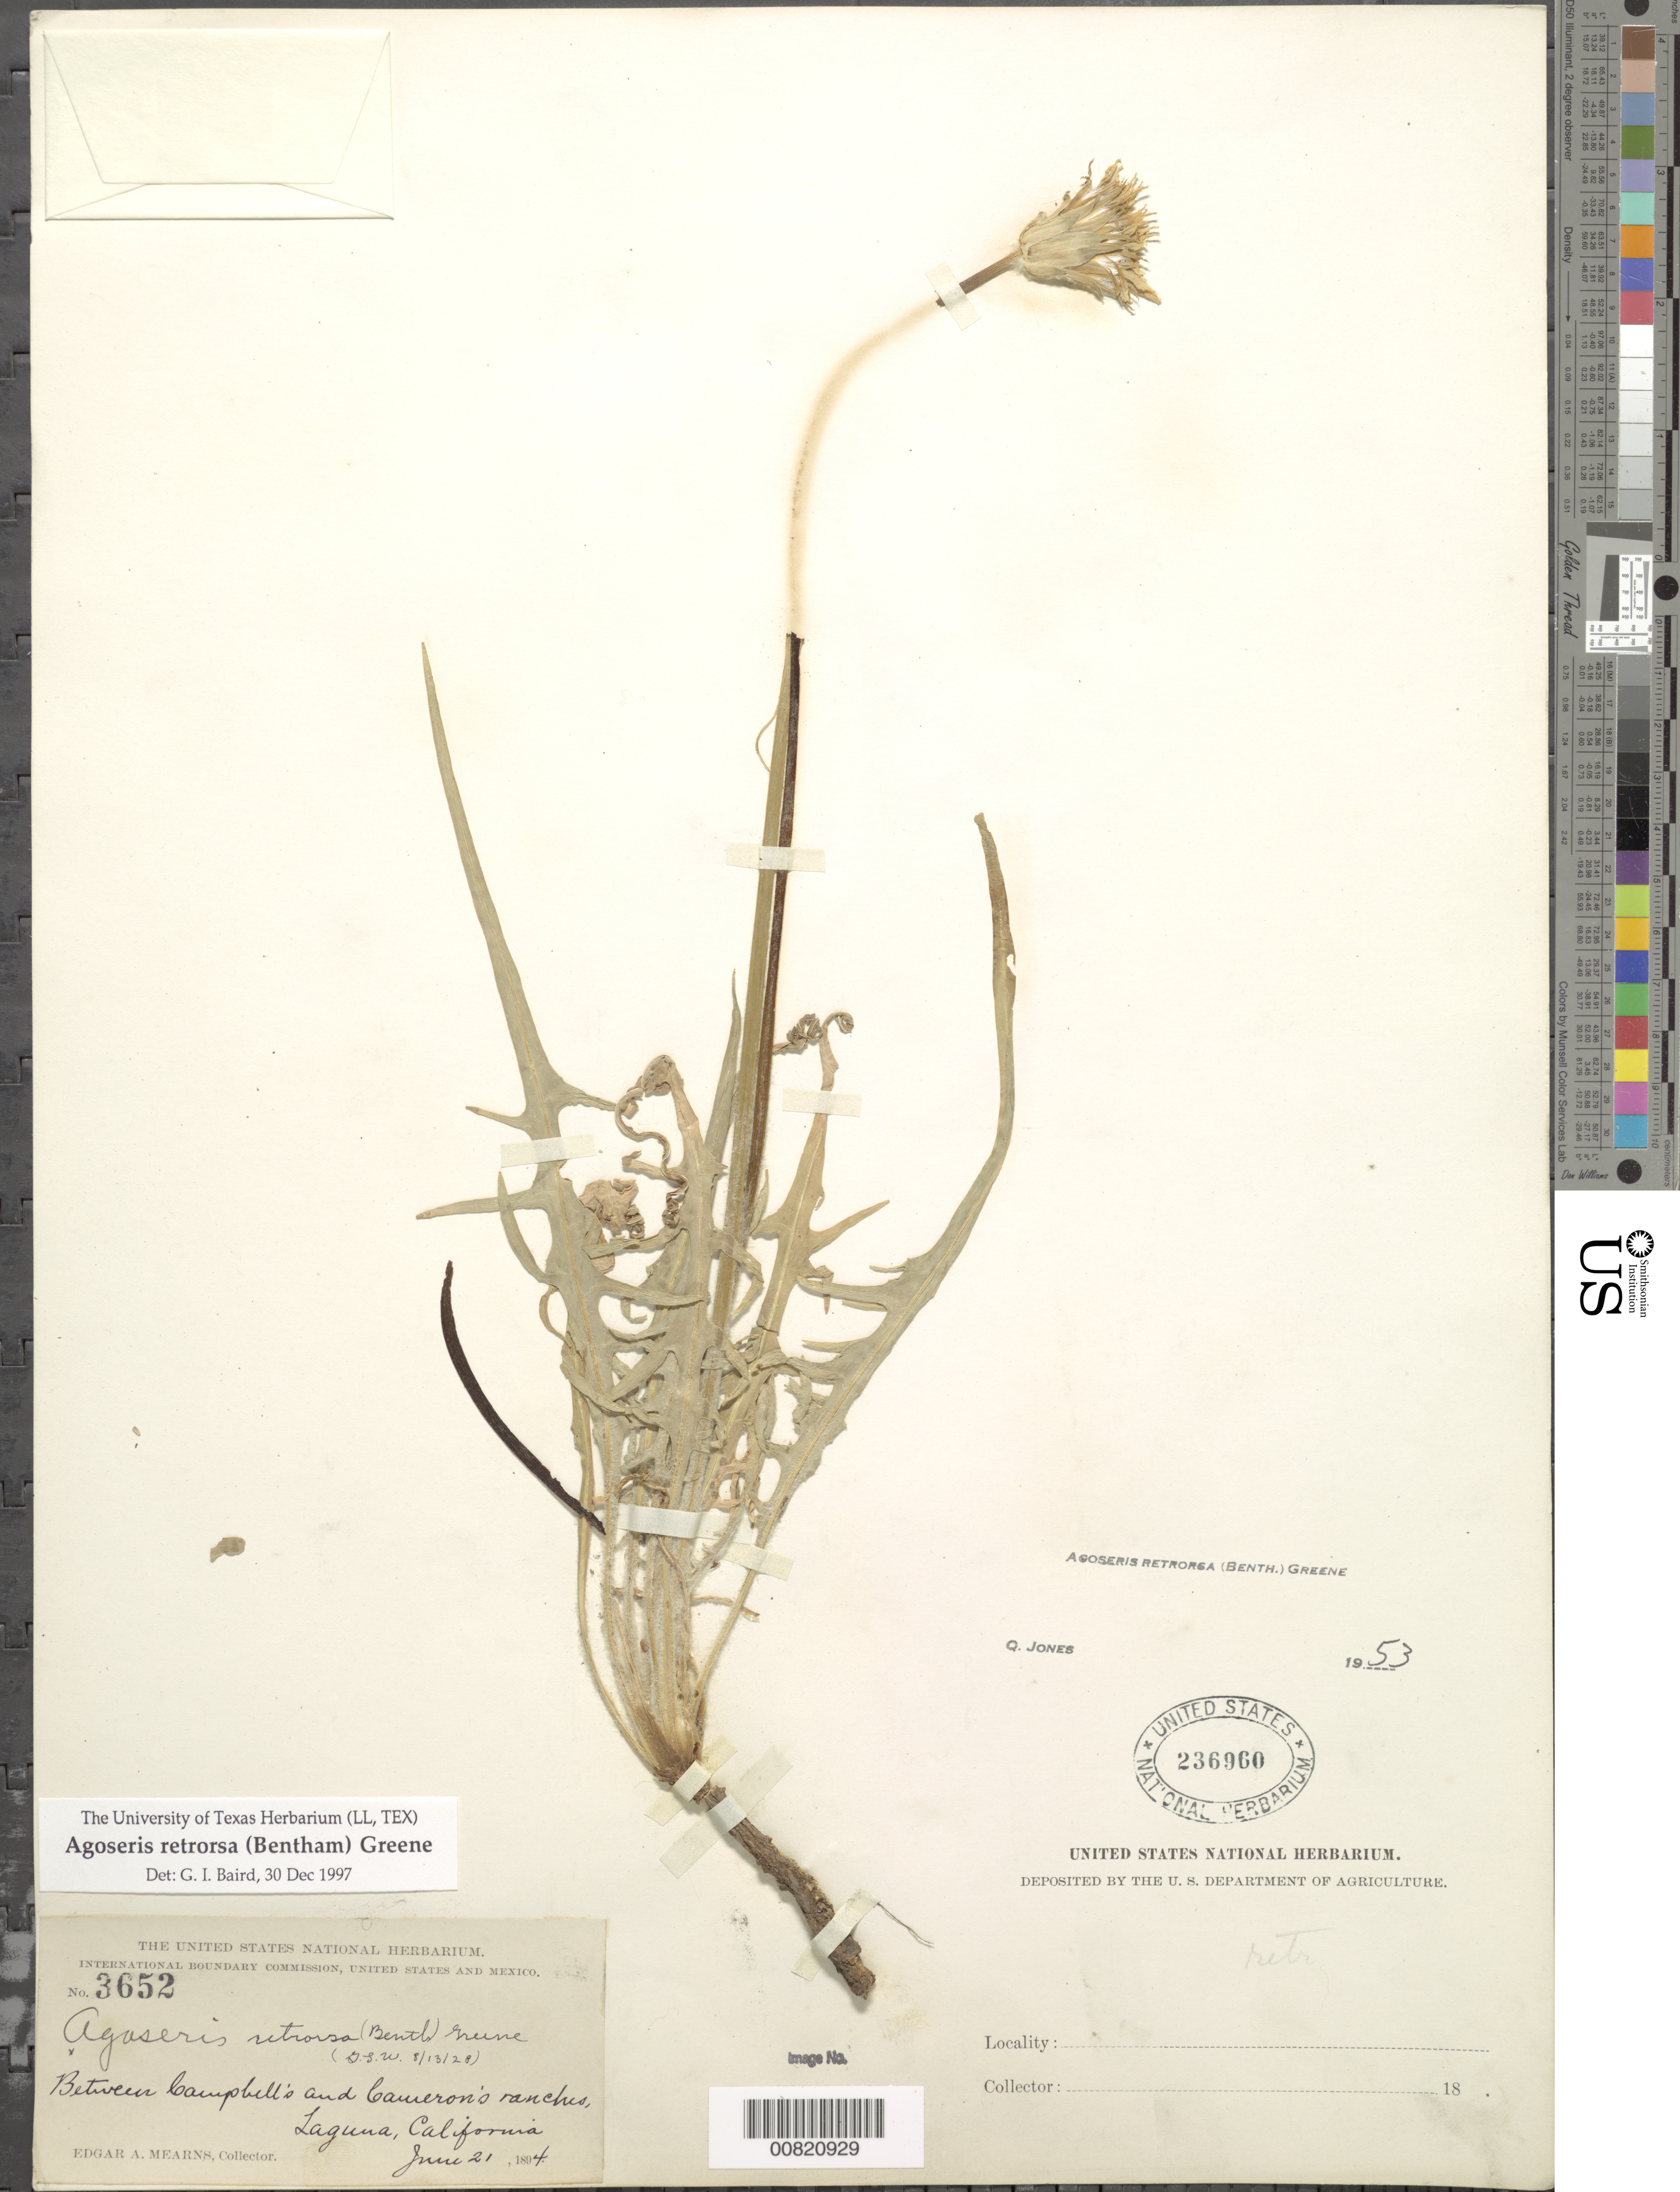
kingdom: Plantae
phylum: Tracheophyta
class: Magnoliopsida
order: Asterales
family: Asteraceae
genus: Agoseris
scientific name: Agoseris retrorsa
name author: (Benth.) Greene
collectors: E. A. Mearns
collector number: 3652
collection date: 1894-06-21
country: United States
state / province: California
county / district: Orange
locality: betw. Campbells' and Gameron's ranches, Laguna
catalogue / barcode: US 236960